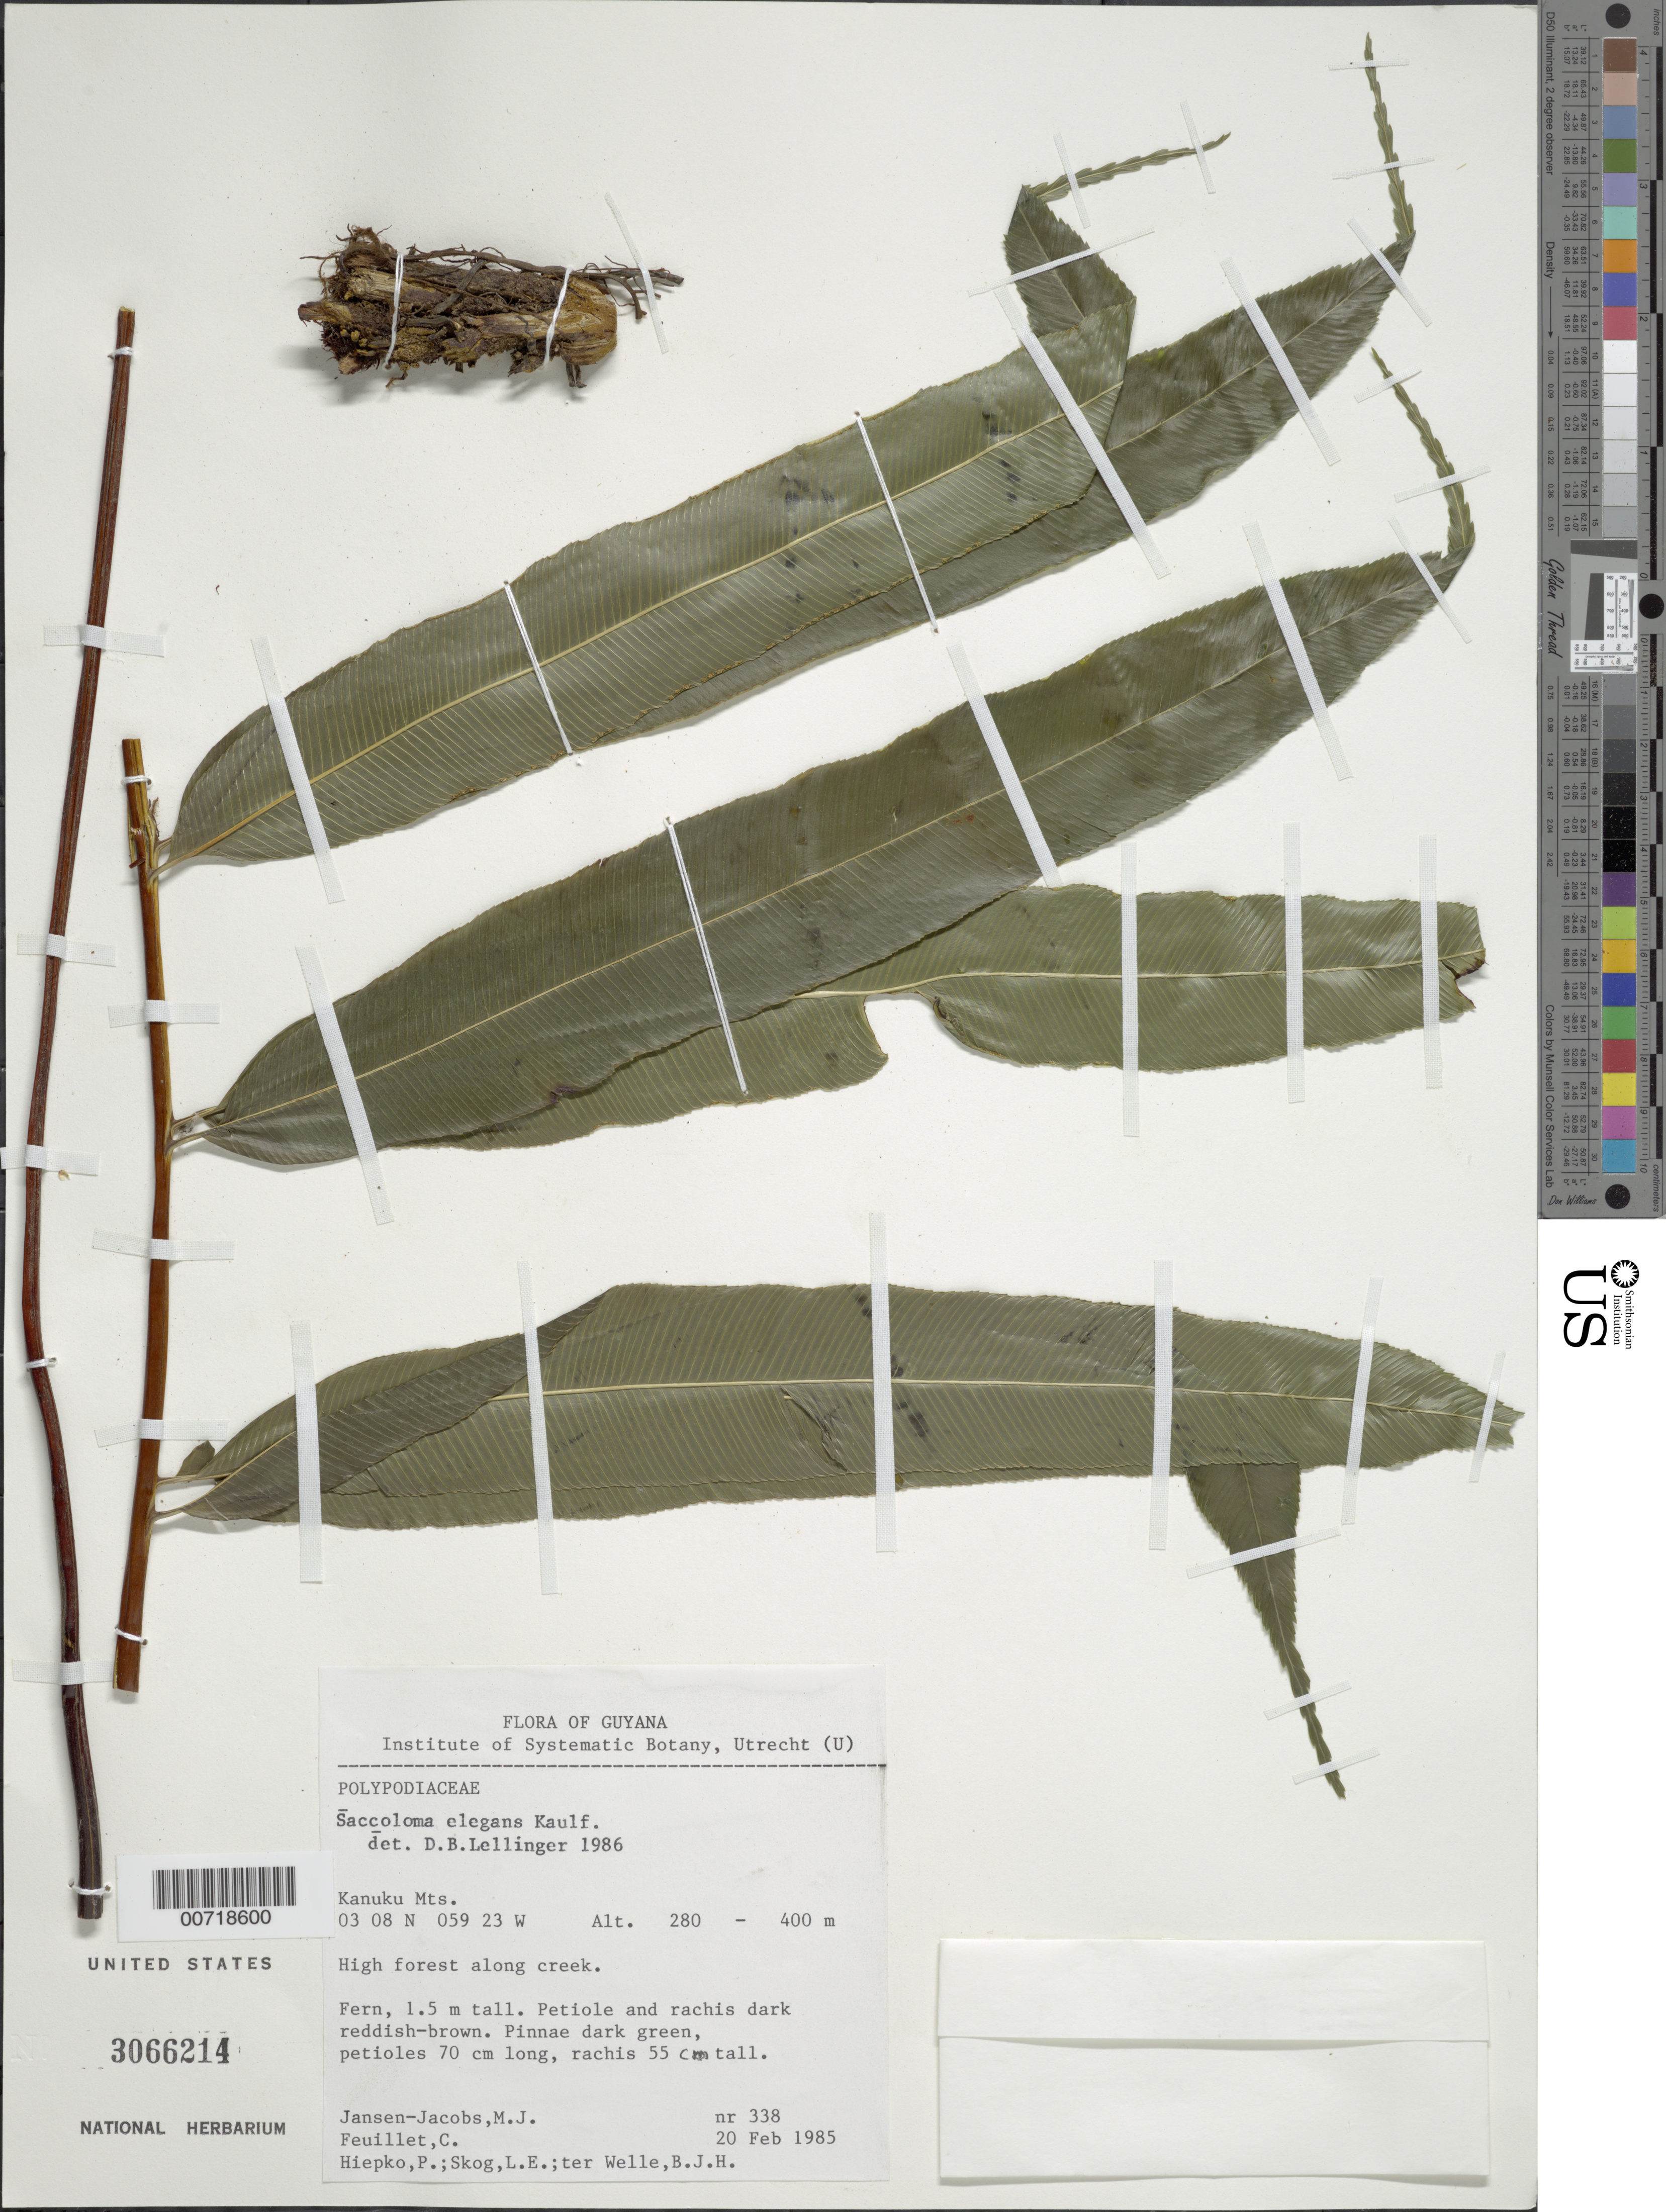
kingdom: Plantae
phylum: Tracheophyta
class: Polypodiopsida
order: Polypodiales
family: Saccolomataceae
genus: Saccoloma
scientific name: Saccoloma elegans subsp. chartaceum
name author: Cremers & K.U. Kramer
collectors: M. J. Jansen-Jacobs, C. Feuillet, P. H. Hiepko, L. E. Skog & B. Welle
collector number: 338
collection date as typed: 20-Feb-85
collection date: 1985-02-20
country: Guyana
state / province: U. Takutu-U. Essequibo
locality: Kanuku Mts.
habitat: High forest along creek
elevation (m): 280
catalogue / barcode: US 3066214